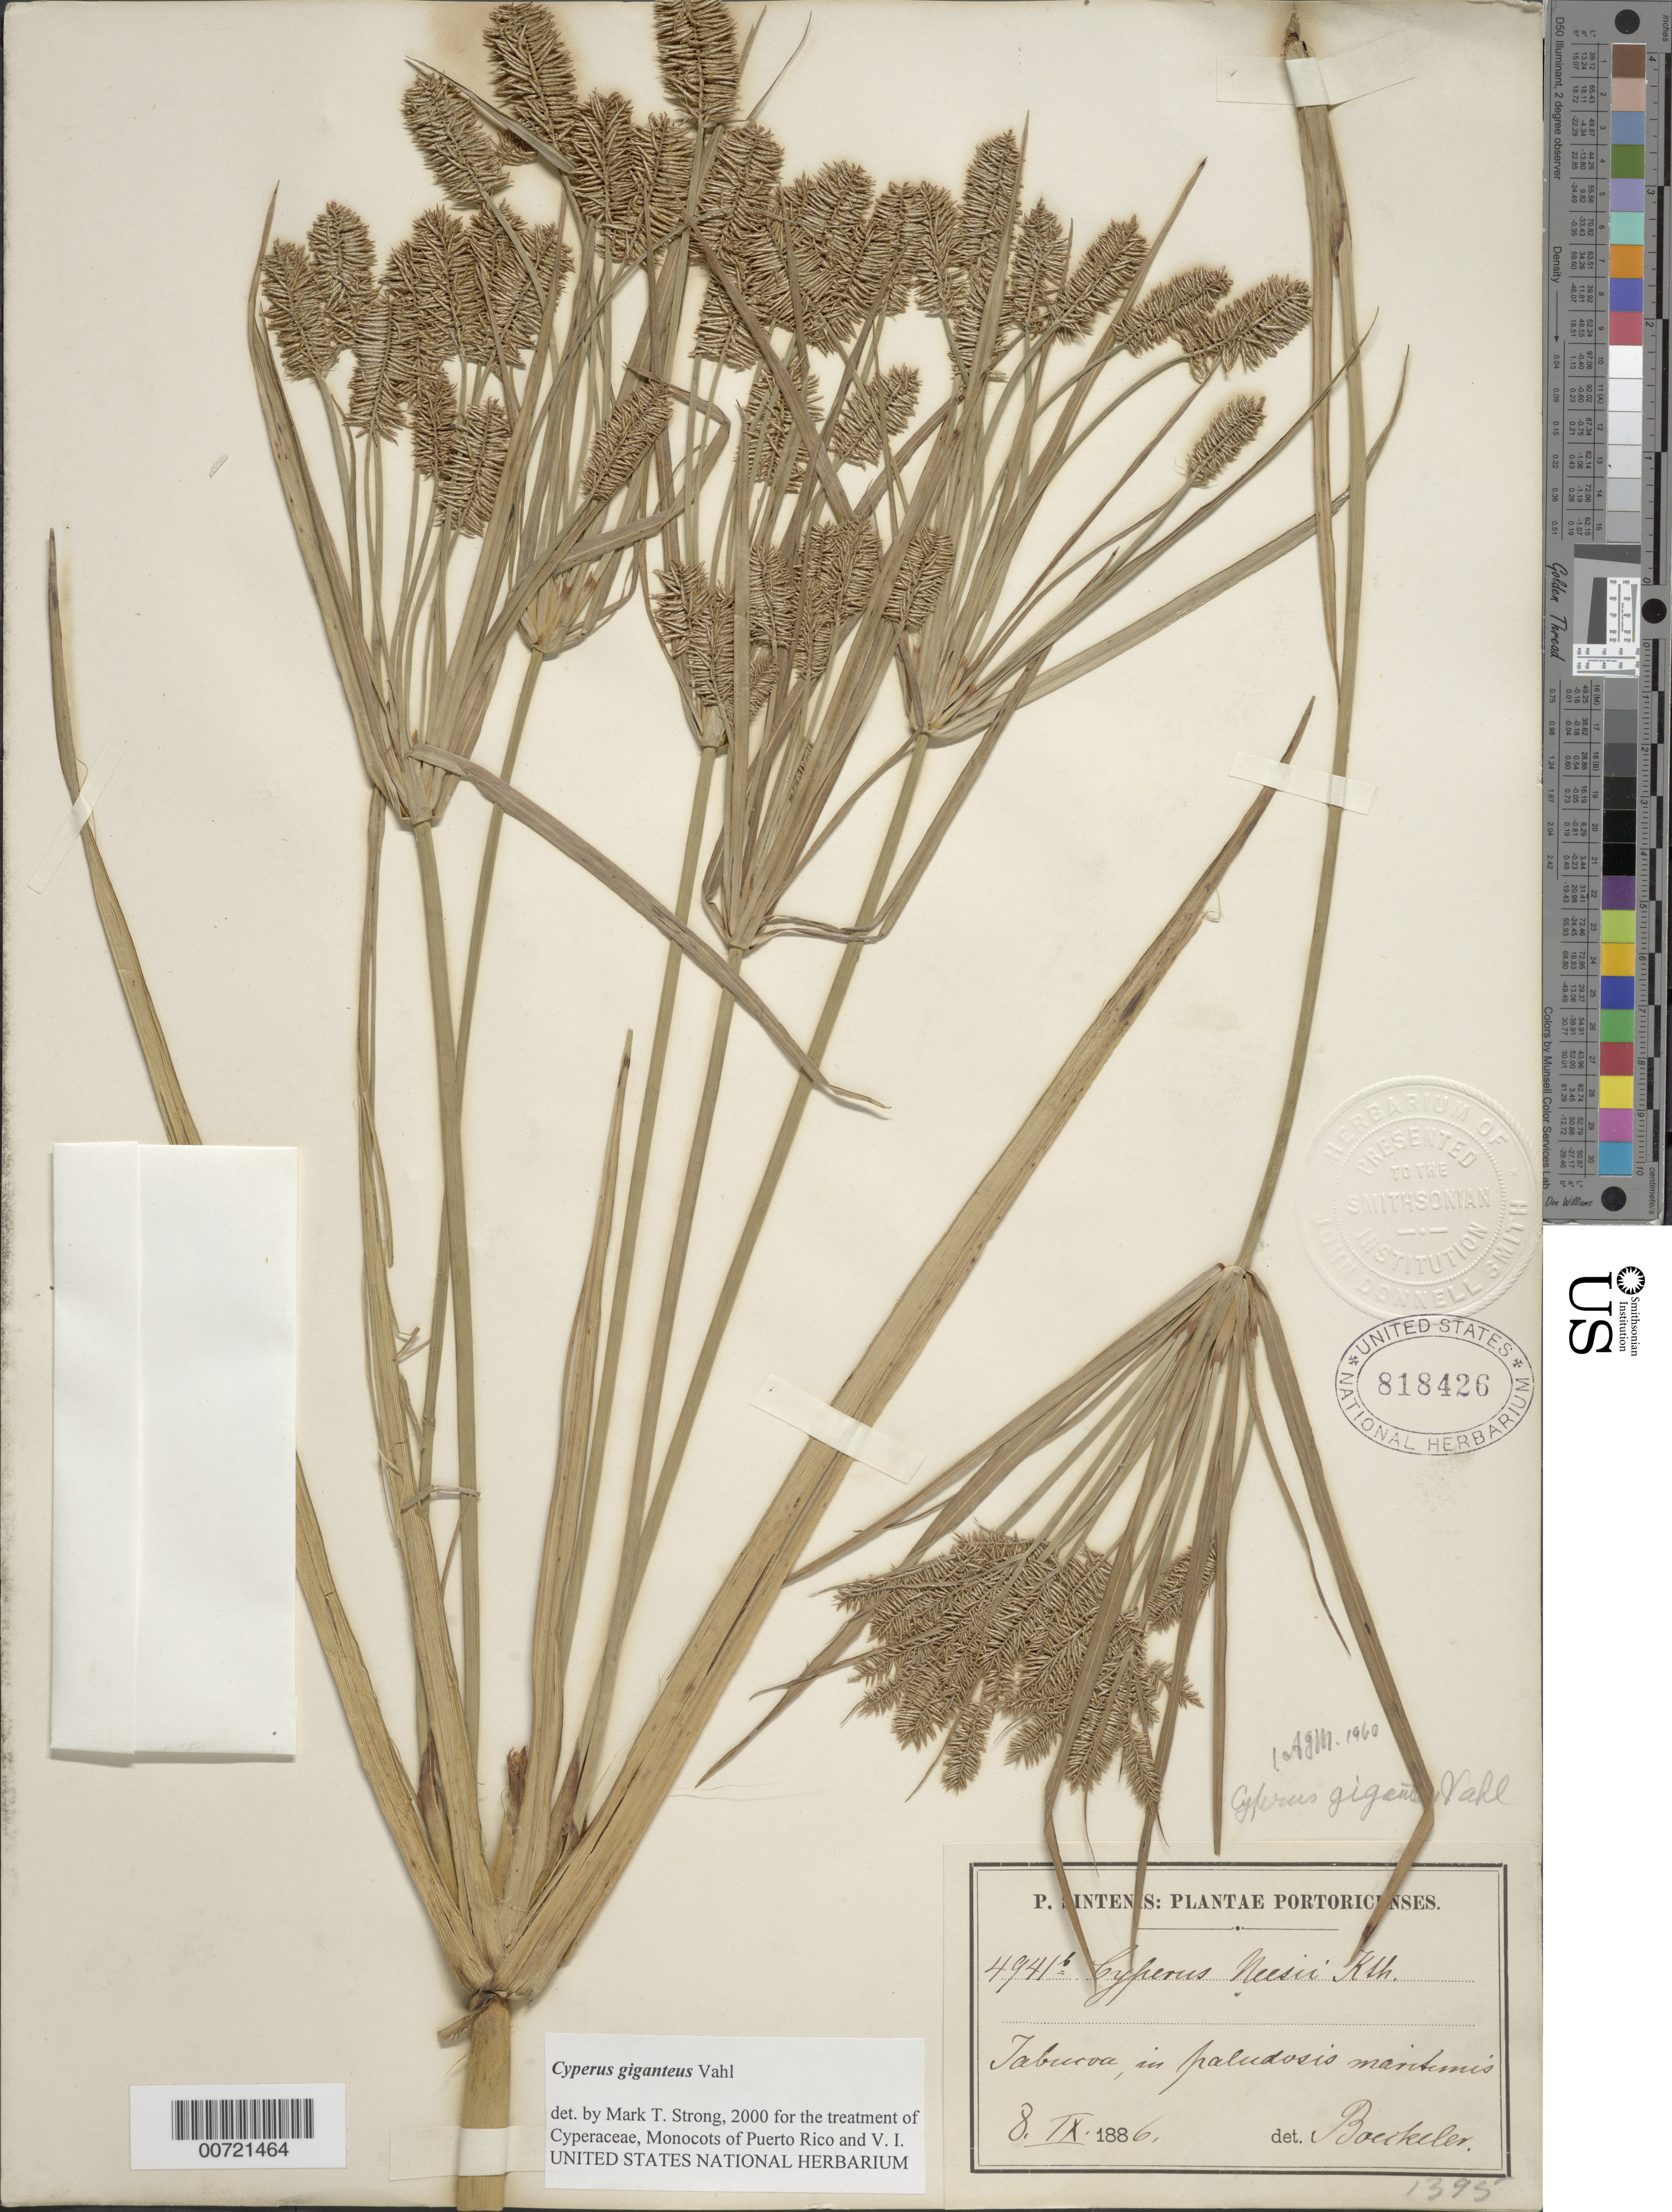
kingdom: Plantae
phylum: Tracheophyta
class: Liliopsida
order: Poales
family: Cyperaceae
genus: Cyperus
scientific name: Cyperus giganteus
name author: Vahl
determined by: Strong, M. T., (US), Smithsonian Institution - National Museum of Natural History (UNITED STATES)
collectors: P. Sintenis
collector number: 4941b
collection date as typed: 08 Sep 1886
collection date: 1886-09-08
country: Puerto Rico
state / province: Yabucoa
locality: Yabucoa.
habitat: In paludosis maritimis.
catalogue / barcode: US 818426